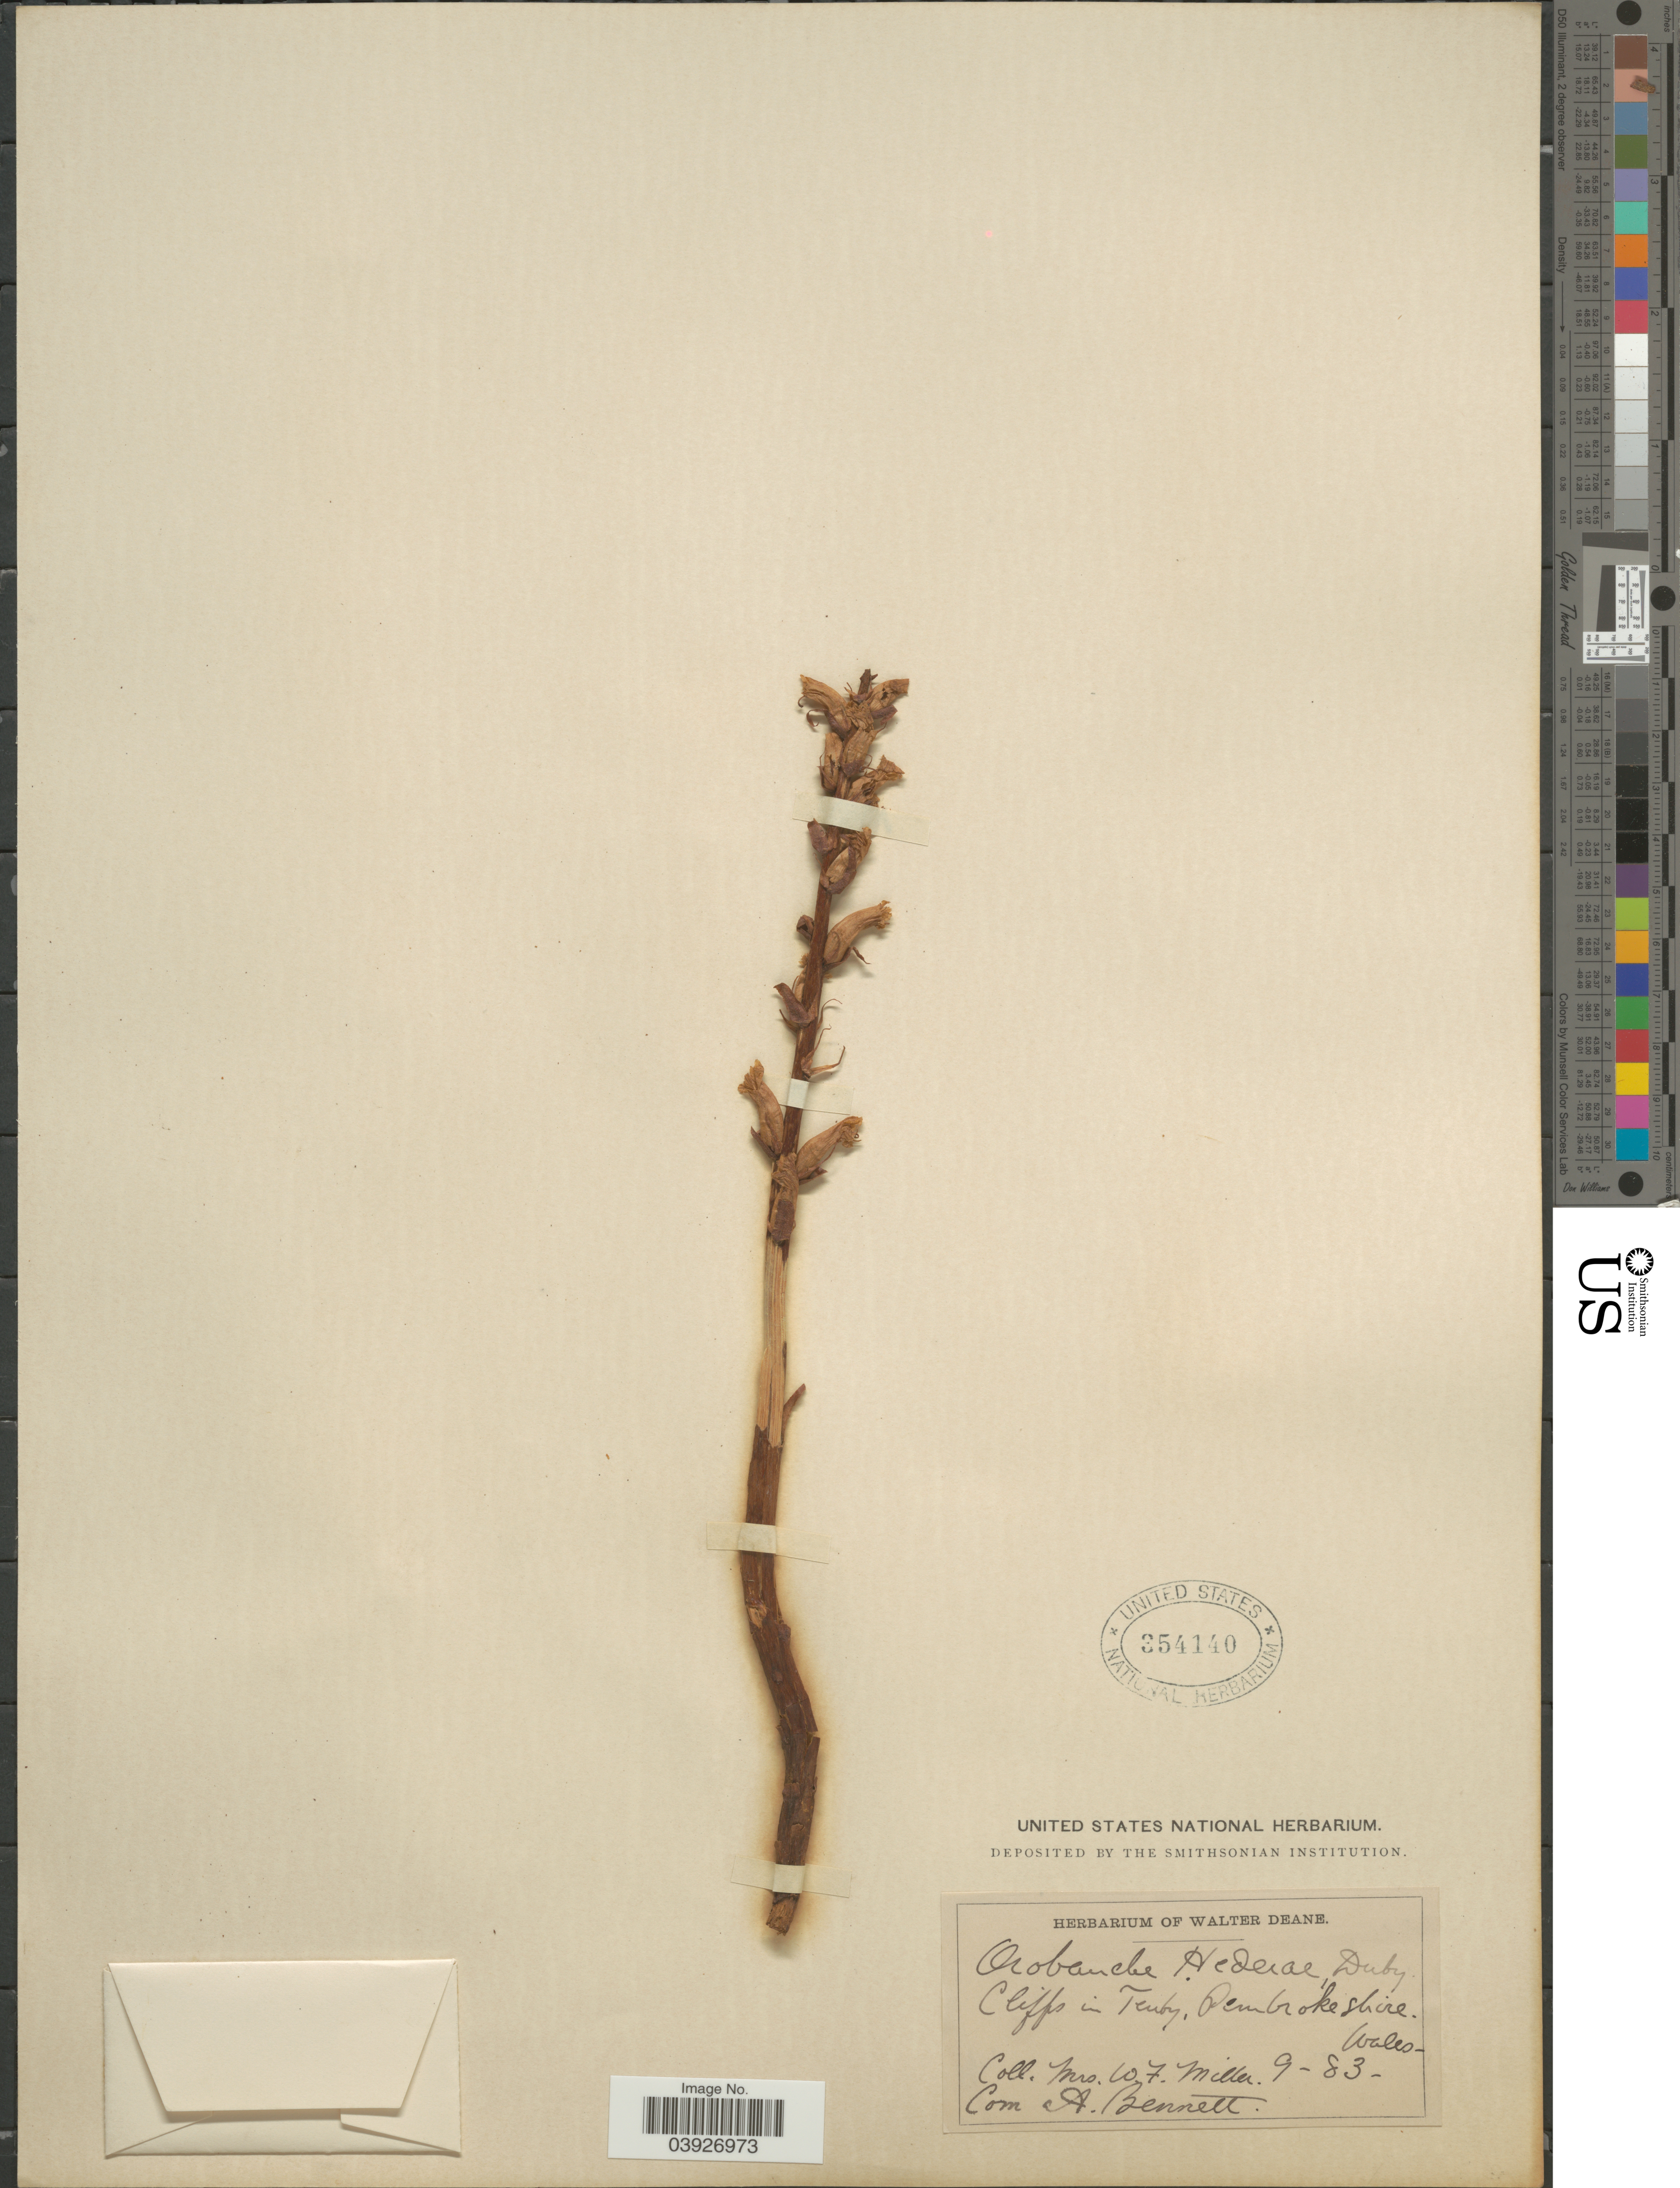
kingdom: Plantae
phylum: Tracheophyta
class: Magnoliopsida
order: Lamiales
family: Orobanchaceae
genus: Orobanche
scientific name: Orobanche hederae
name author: Duby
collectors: W. Miller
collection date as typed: Transcribed d/m/y: /9/83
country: United Kingdom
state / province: Wales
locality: Cliffs in Tenby. Pembrokeshire.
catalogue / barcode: US 354140